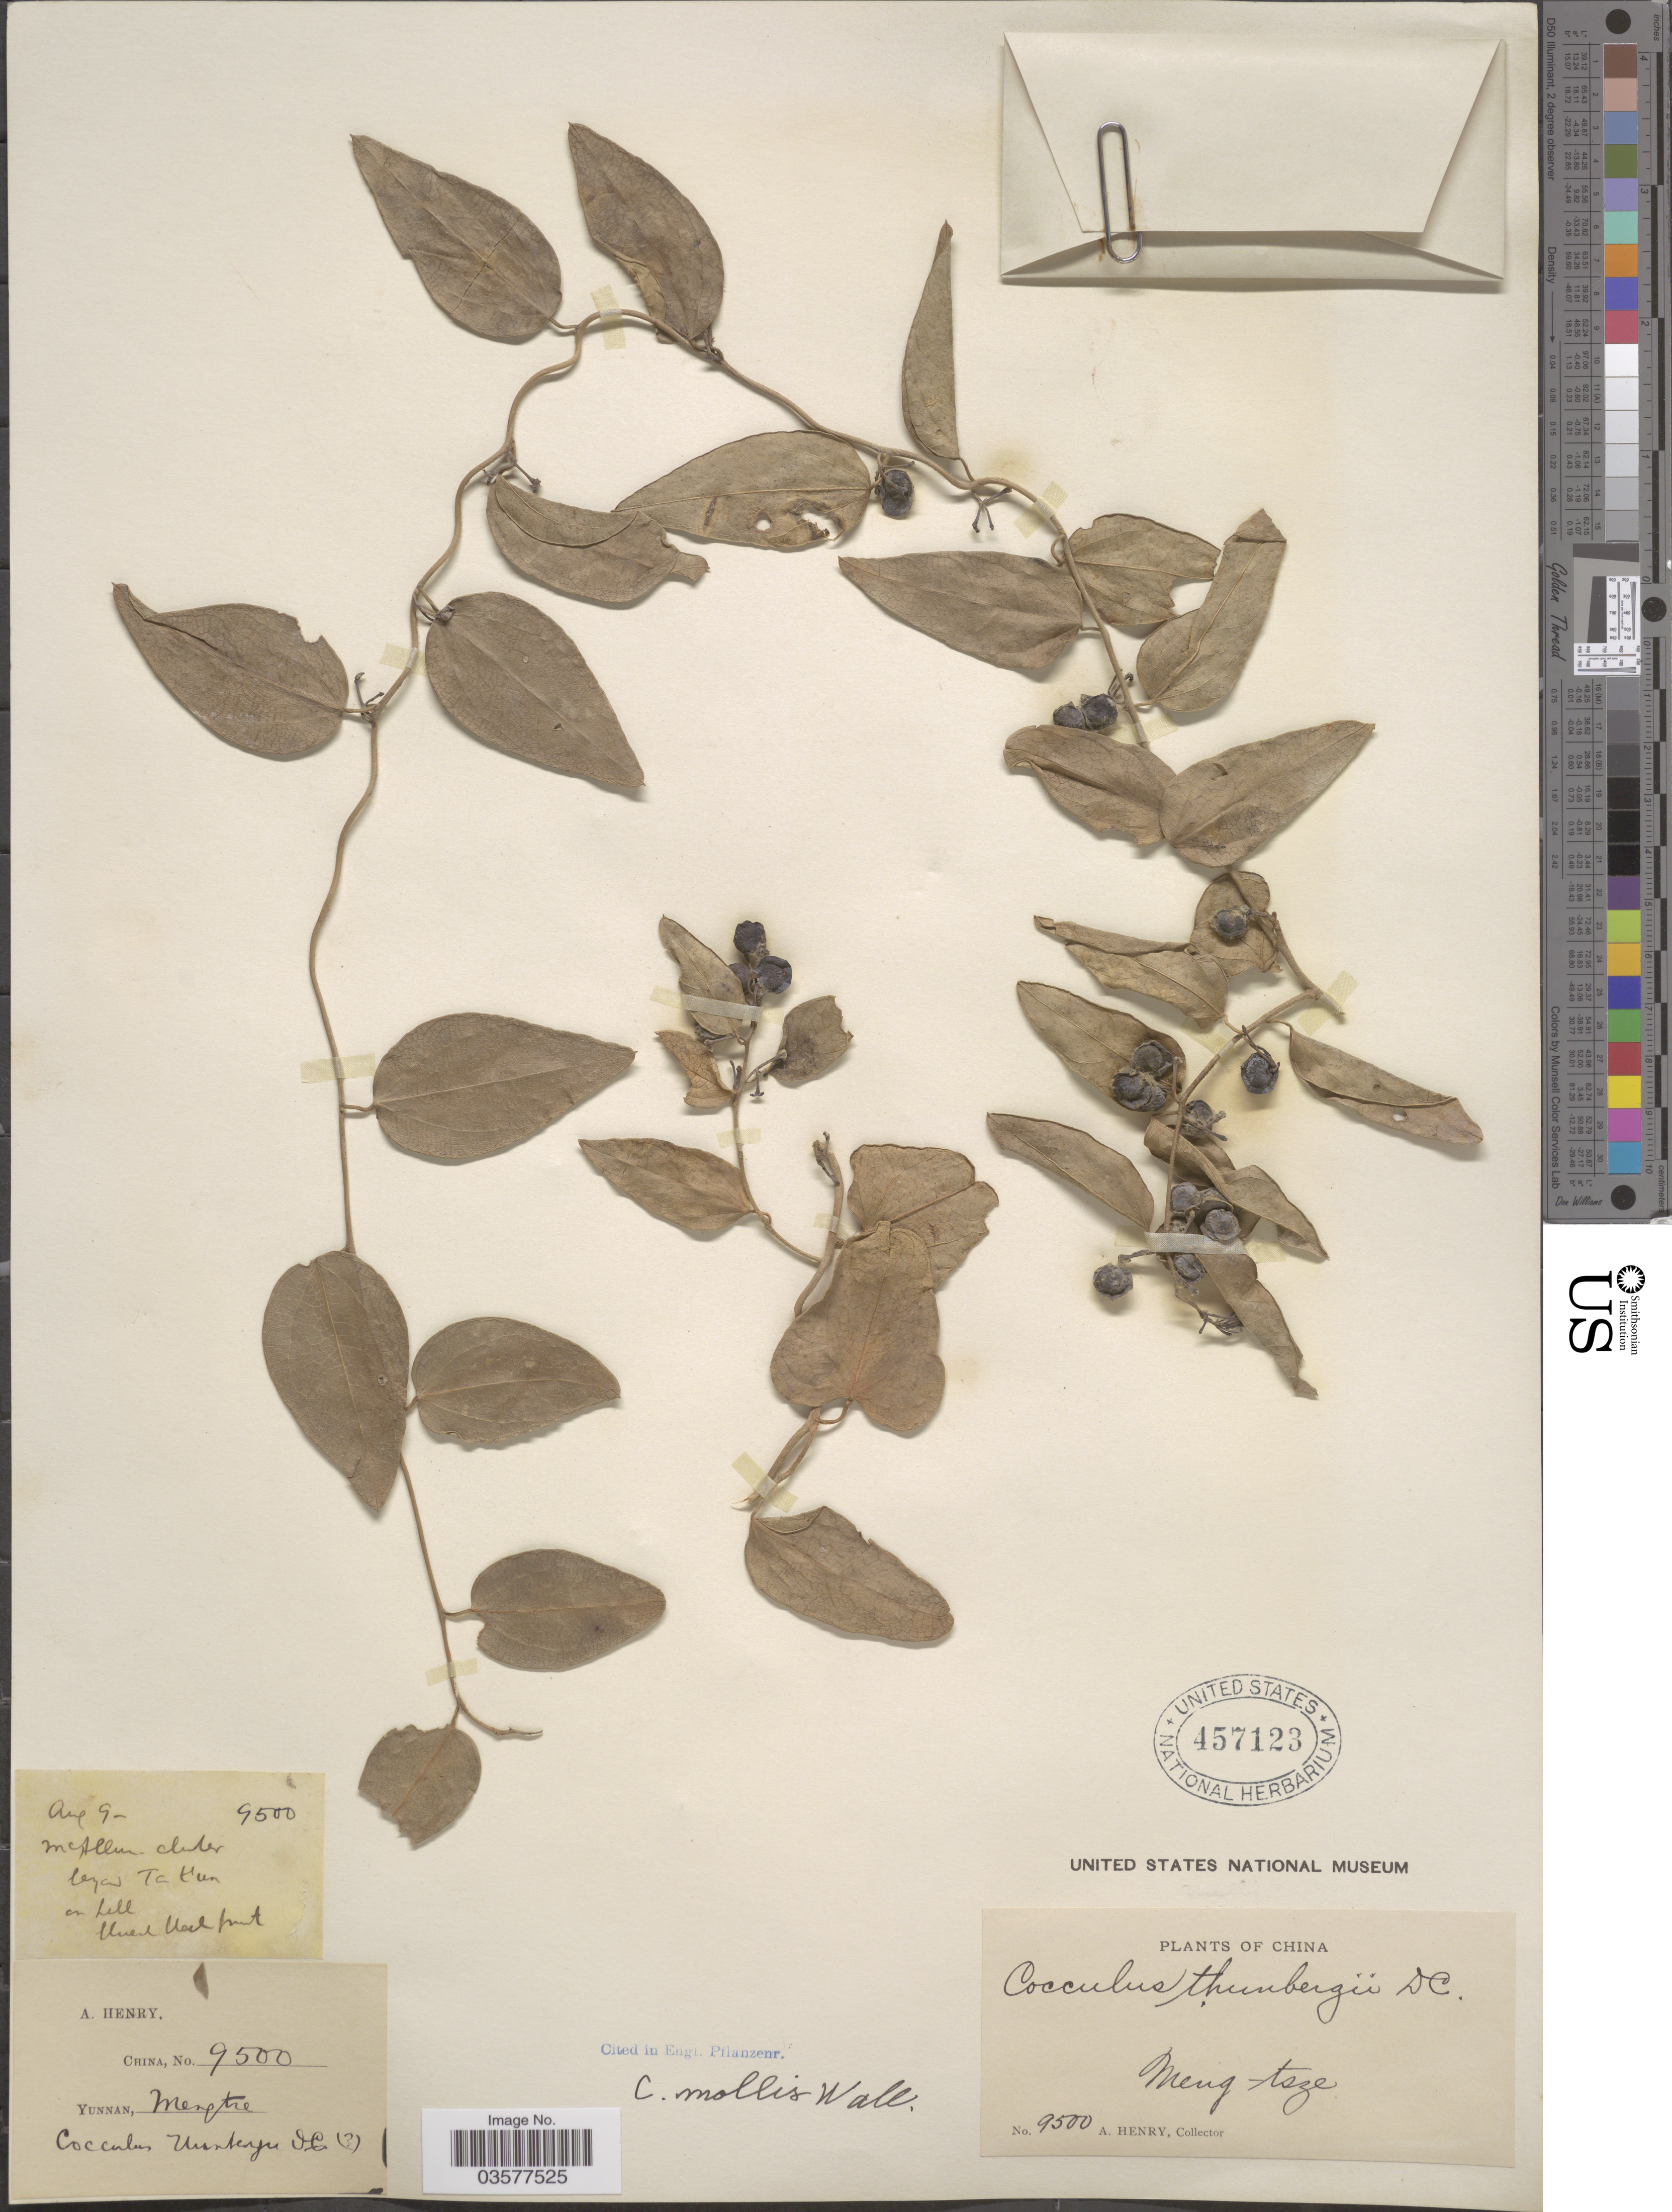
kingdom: Plantae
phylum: Tracheophyta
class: Magnoliopsida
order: Ranunculales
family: Menispermaceae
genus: Cocculus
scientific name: Cocculus orbiculatus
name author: (L.) DC.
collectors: A. Henry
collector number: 9500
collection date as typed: Transcribed d/m/y: /8/9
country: China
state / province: Yunnan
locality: Meng-tsze.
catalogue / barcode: US 457123